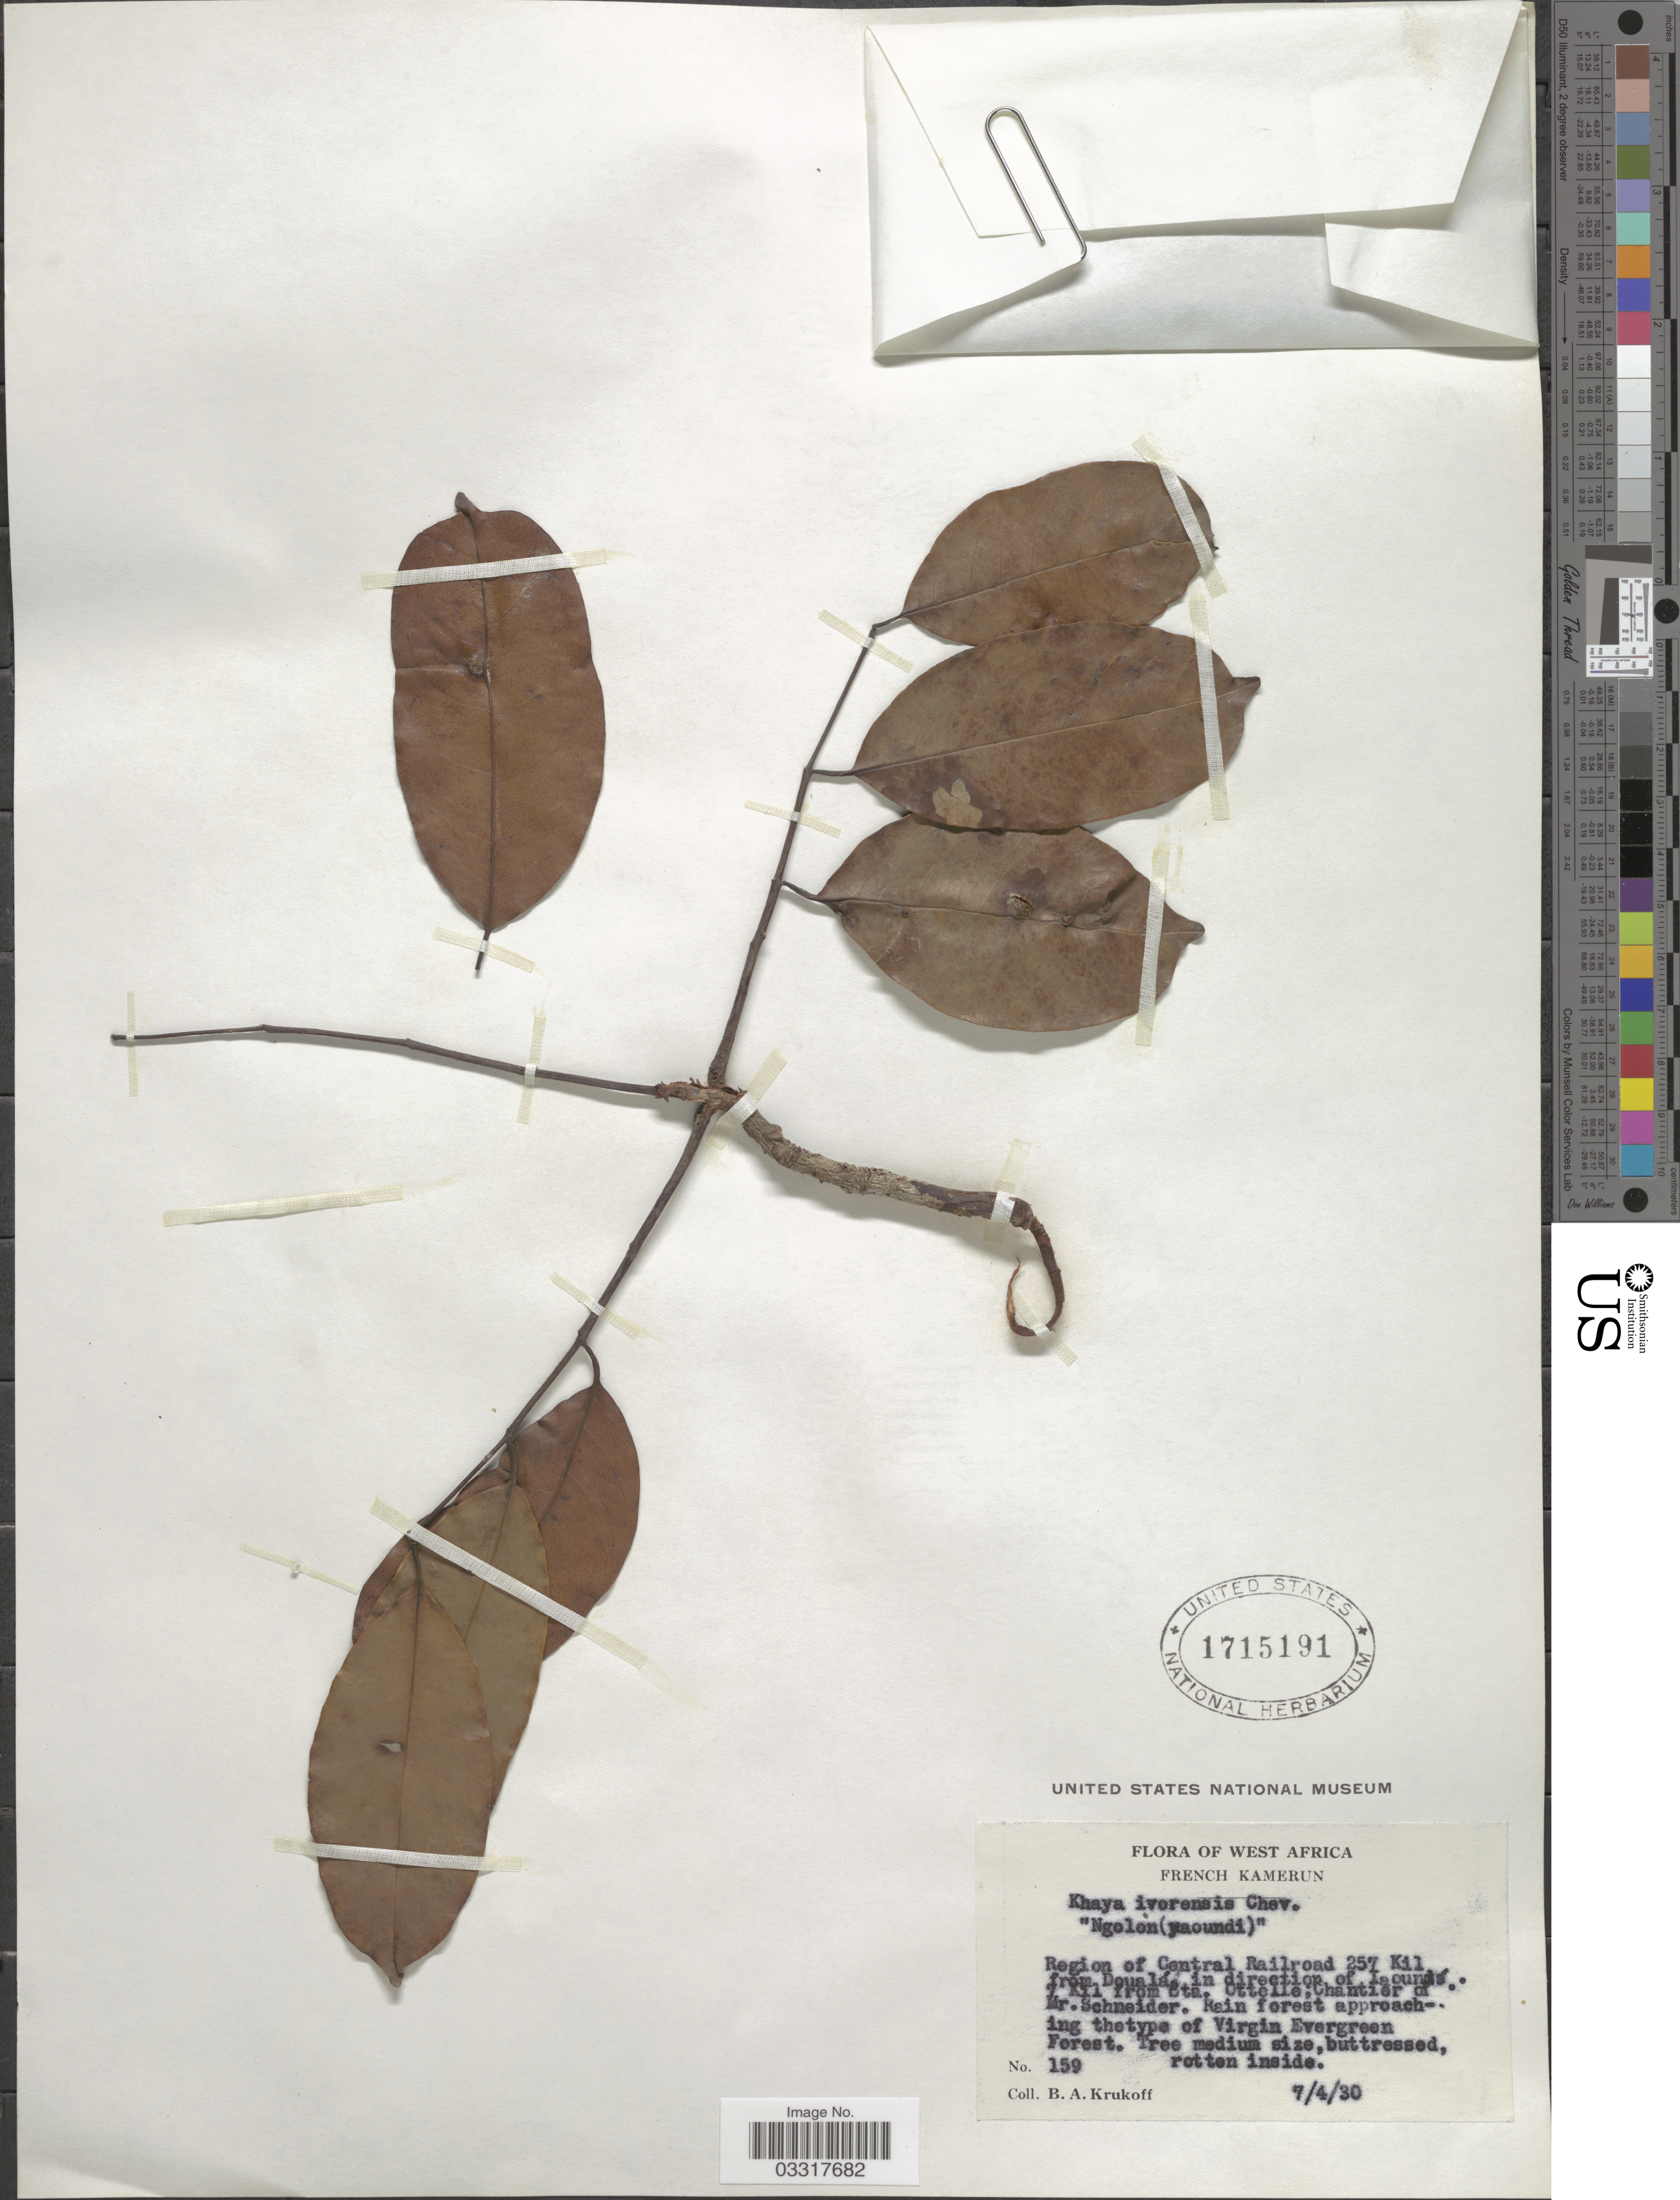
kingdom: Plantae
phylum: Tracheophyta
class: Magnoliopsida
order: Sapindales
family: Meliaceae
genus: Khaya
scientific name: Khaya ivorensis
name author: A. Chev.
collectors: B. A. Krukoff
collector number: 159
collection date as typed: Transcribed d/m/y: 7/4/30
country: Cameroon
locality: West Africa, French Kamerun, Region of Central Railroad 257 Kil from Doualá, in direction of Iaoundá, 7 Kil from Sta. Ottelle; Chantier of Mr. Schneider.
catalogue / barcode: US 1715191